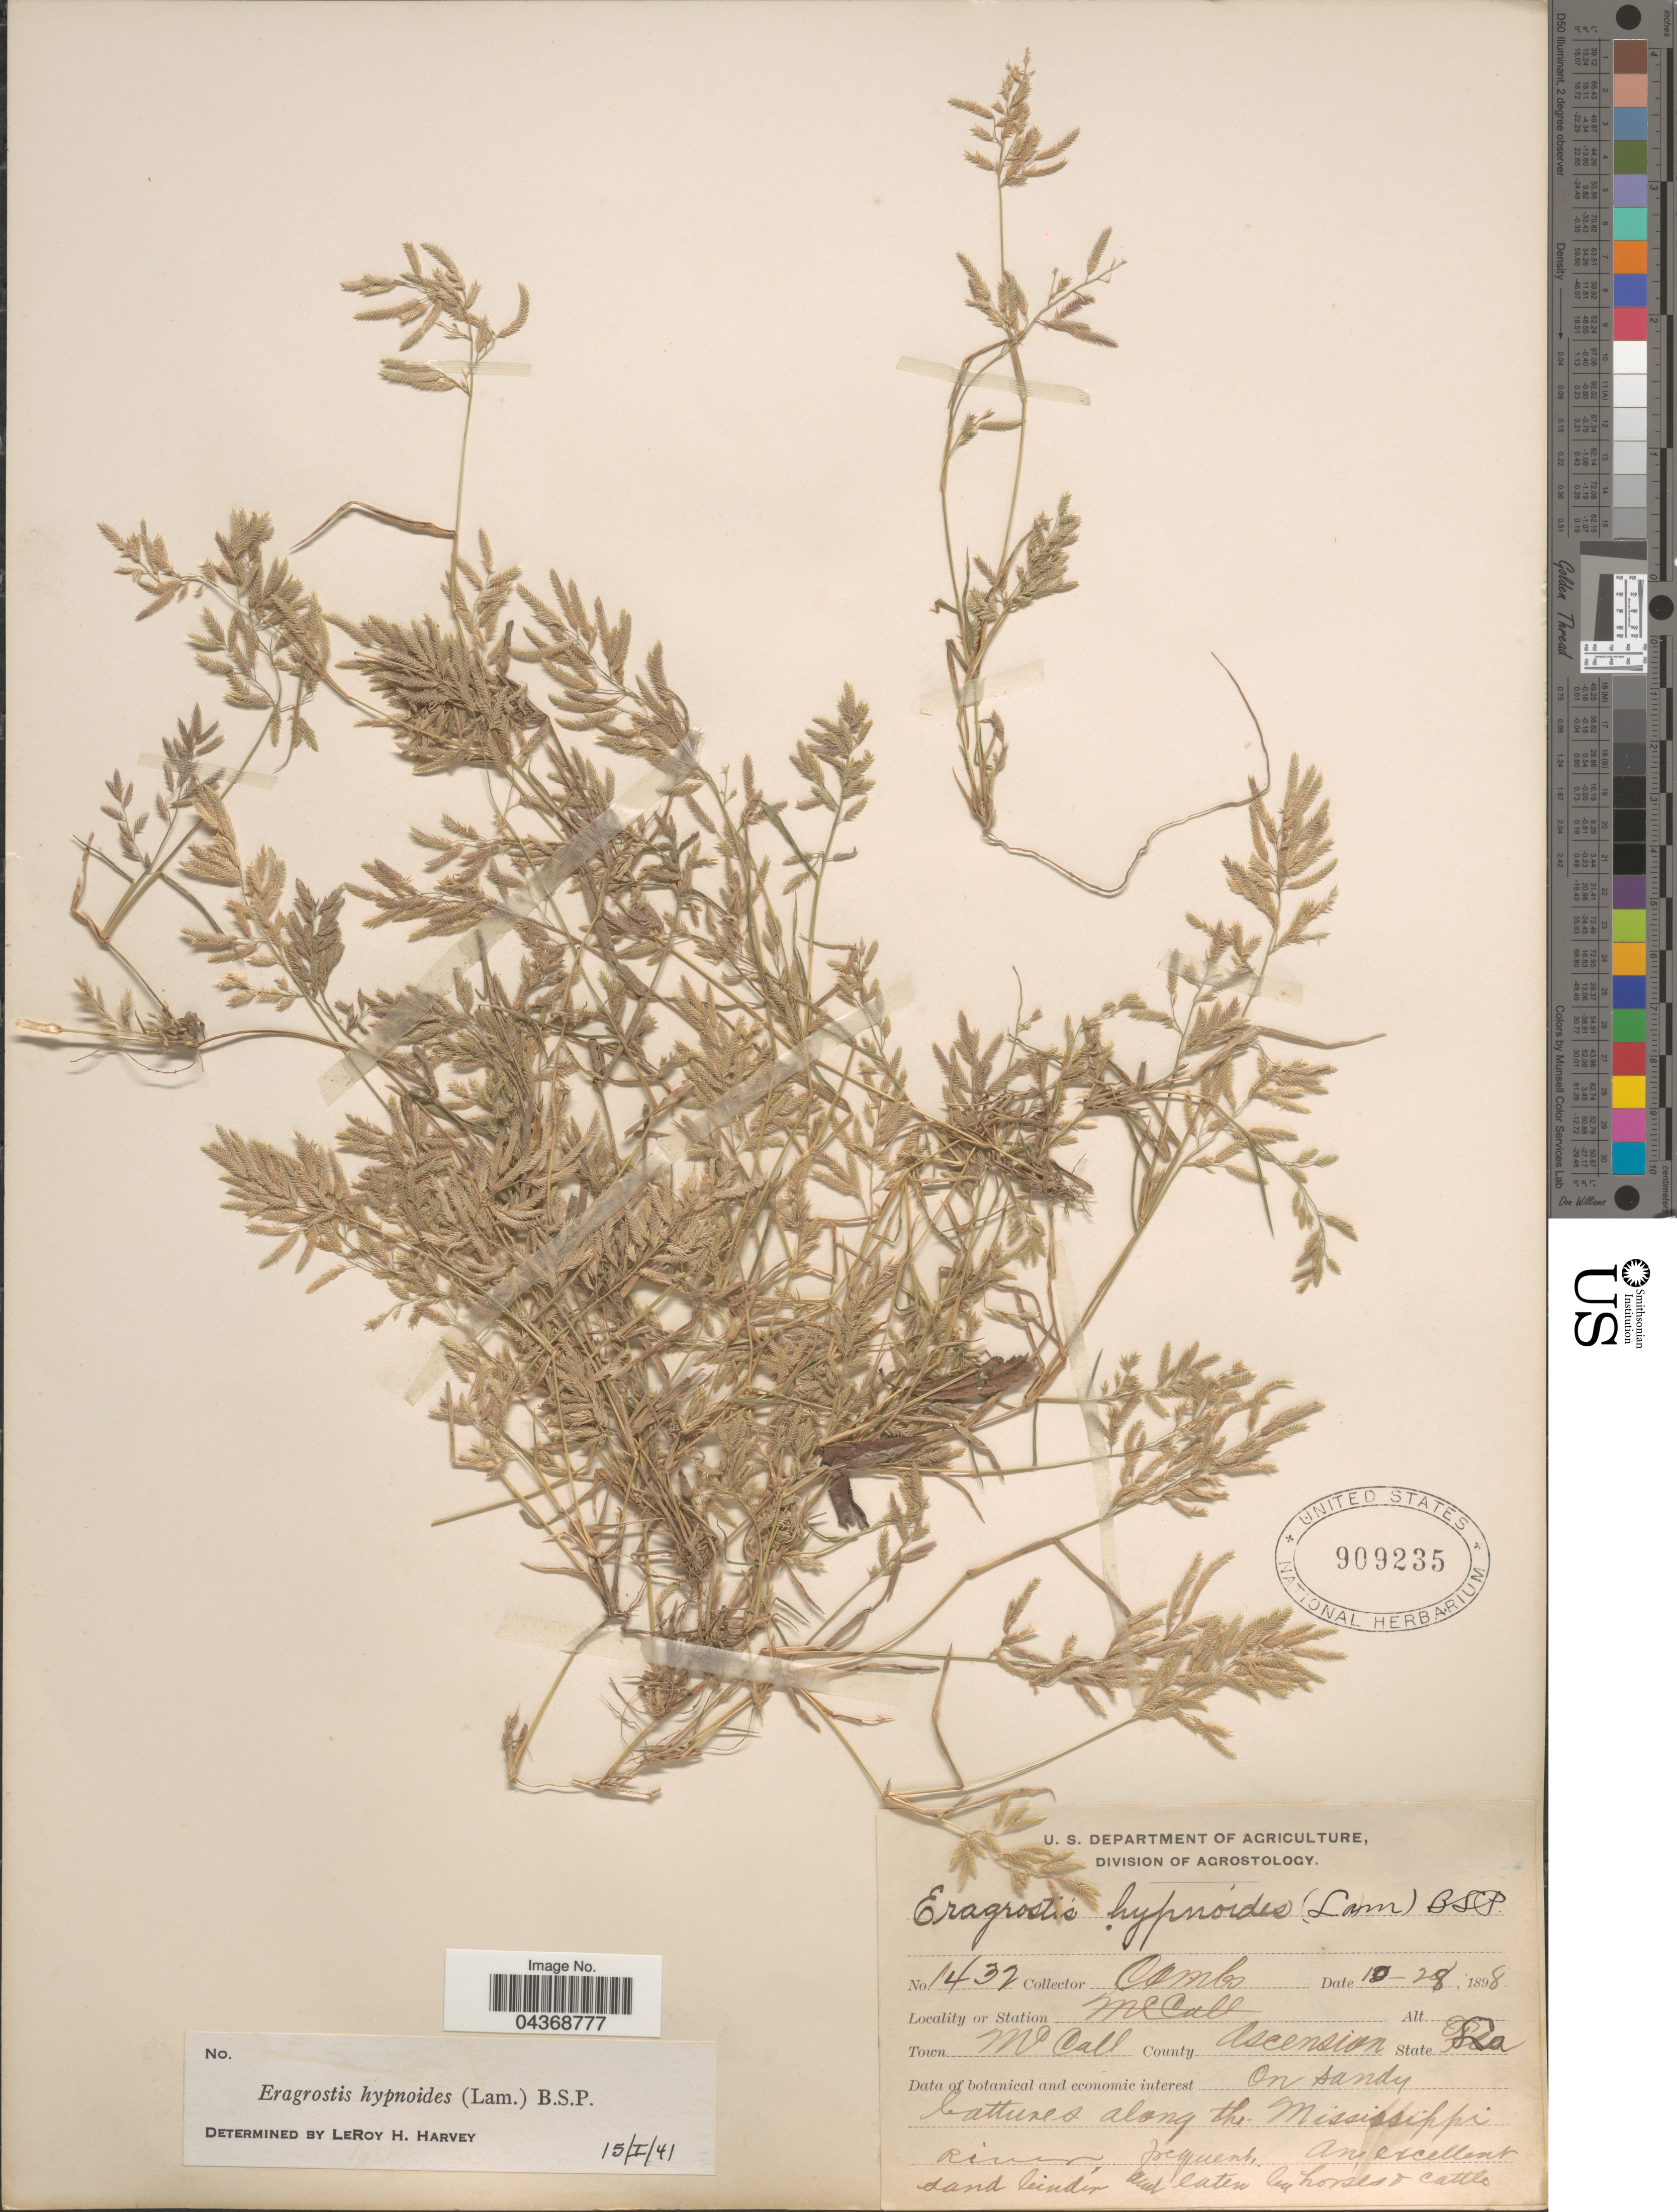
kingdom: Plantae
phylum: Tracheophyta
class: Liliopsida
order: Poales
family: Poaceae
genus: Eragrostis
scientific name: Eragrostis hypnoides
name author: (Lam.) Britton, Stearns & Poggenb.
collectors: -. Combs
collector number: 1432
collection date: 1898-10-28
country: United States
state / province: Louisiana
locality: Town McCall. County Ascension. On sandy battures along the Mississippi River.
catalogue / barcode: US 909235